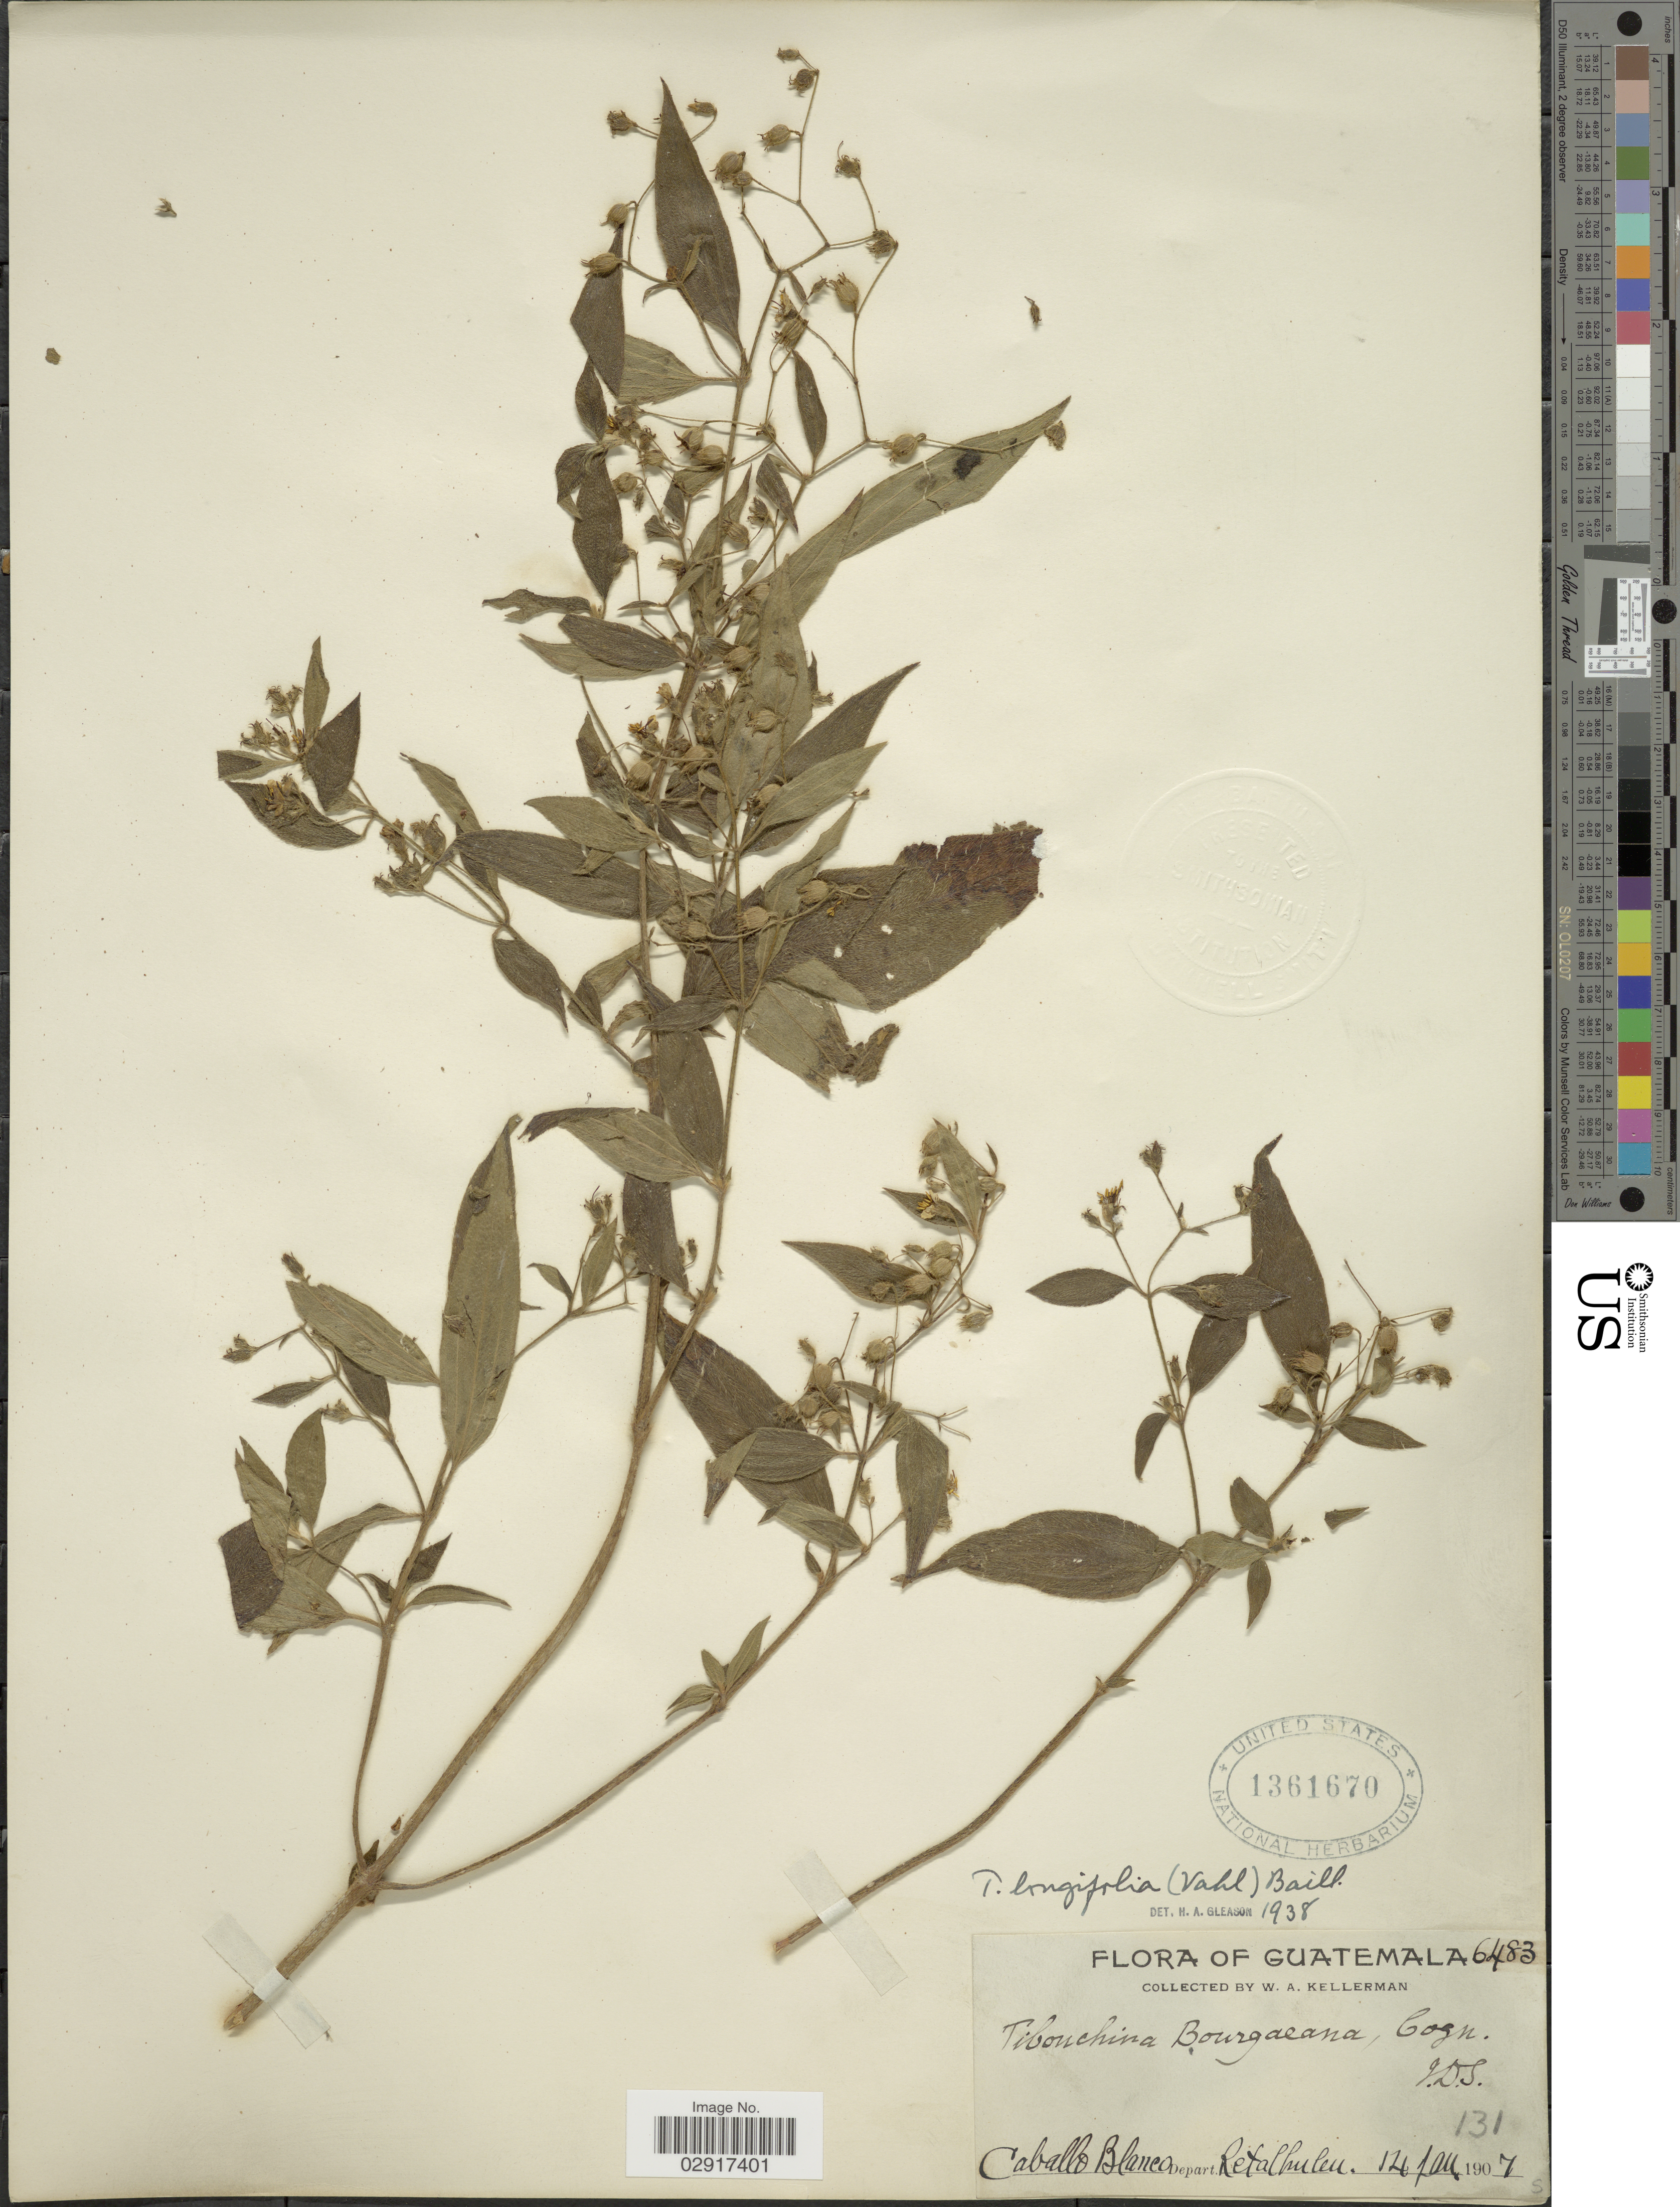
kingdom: Plantae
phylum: Tracheophyta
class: Magnoliopsida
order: Myrtales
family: Melastomataceae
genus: Chaetogastra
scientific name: Chaetogastra longifolia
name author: (Vahl) DC.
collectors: W. Kellerman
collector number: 6483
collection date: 1907-01-14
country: Guatemala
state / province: Retalhuleu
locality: Caballo Blanco. Depart. Retalhuleu.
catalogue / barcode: US 1361670